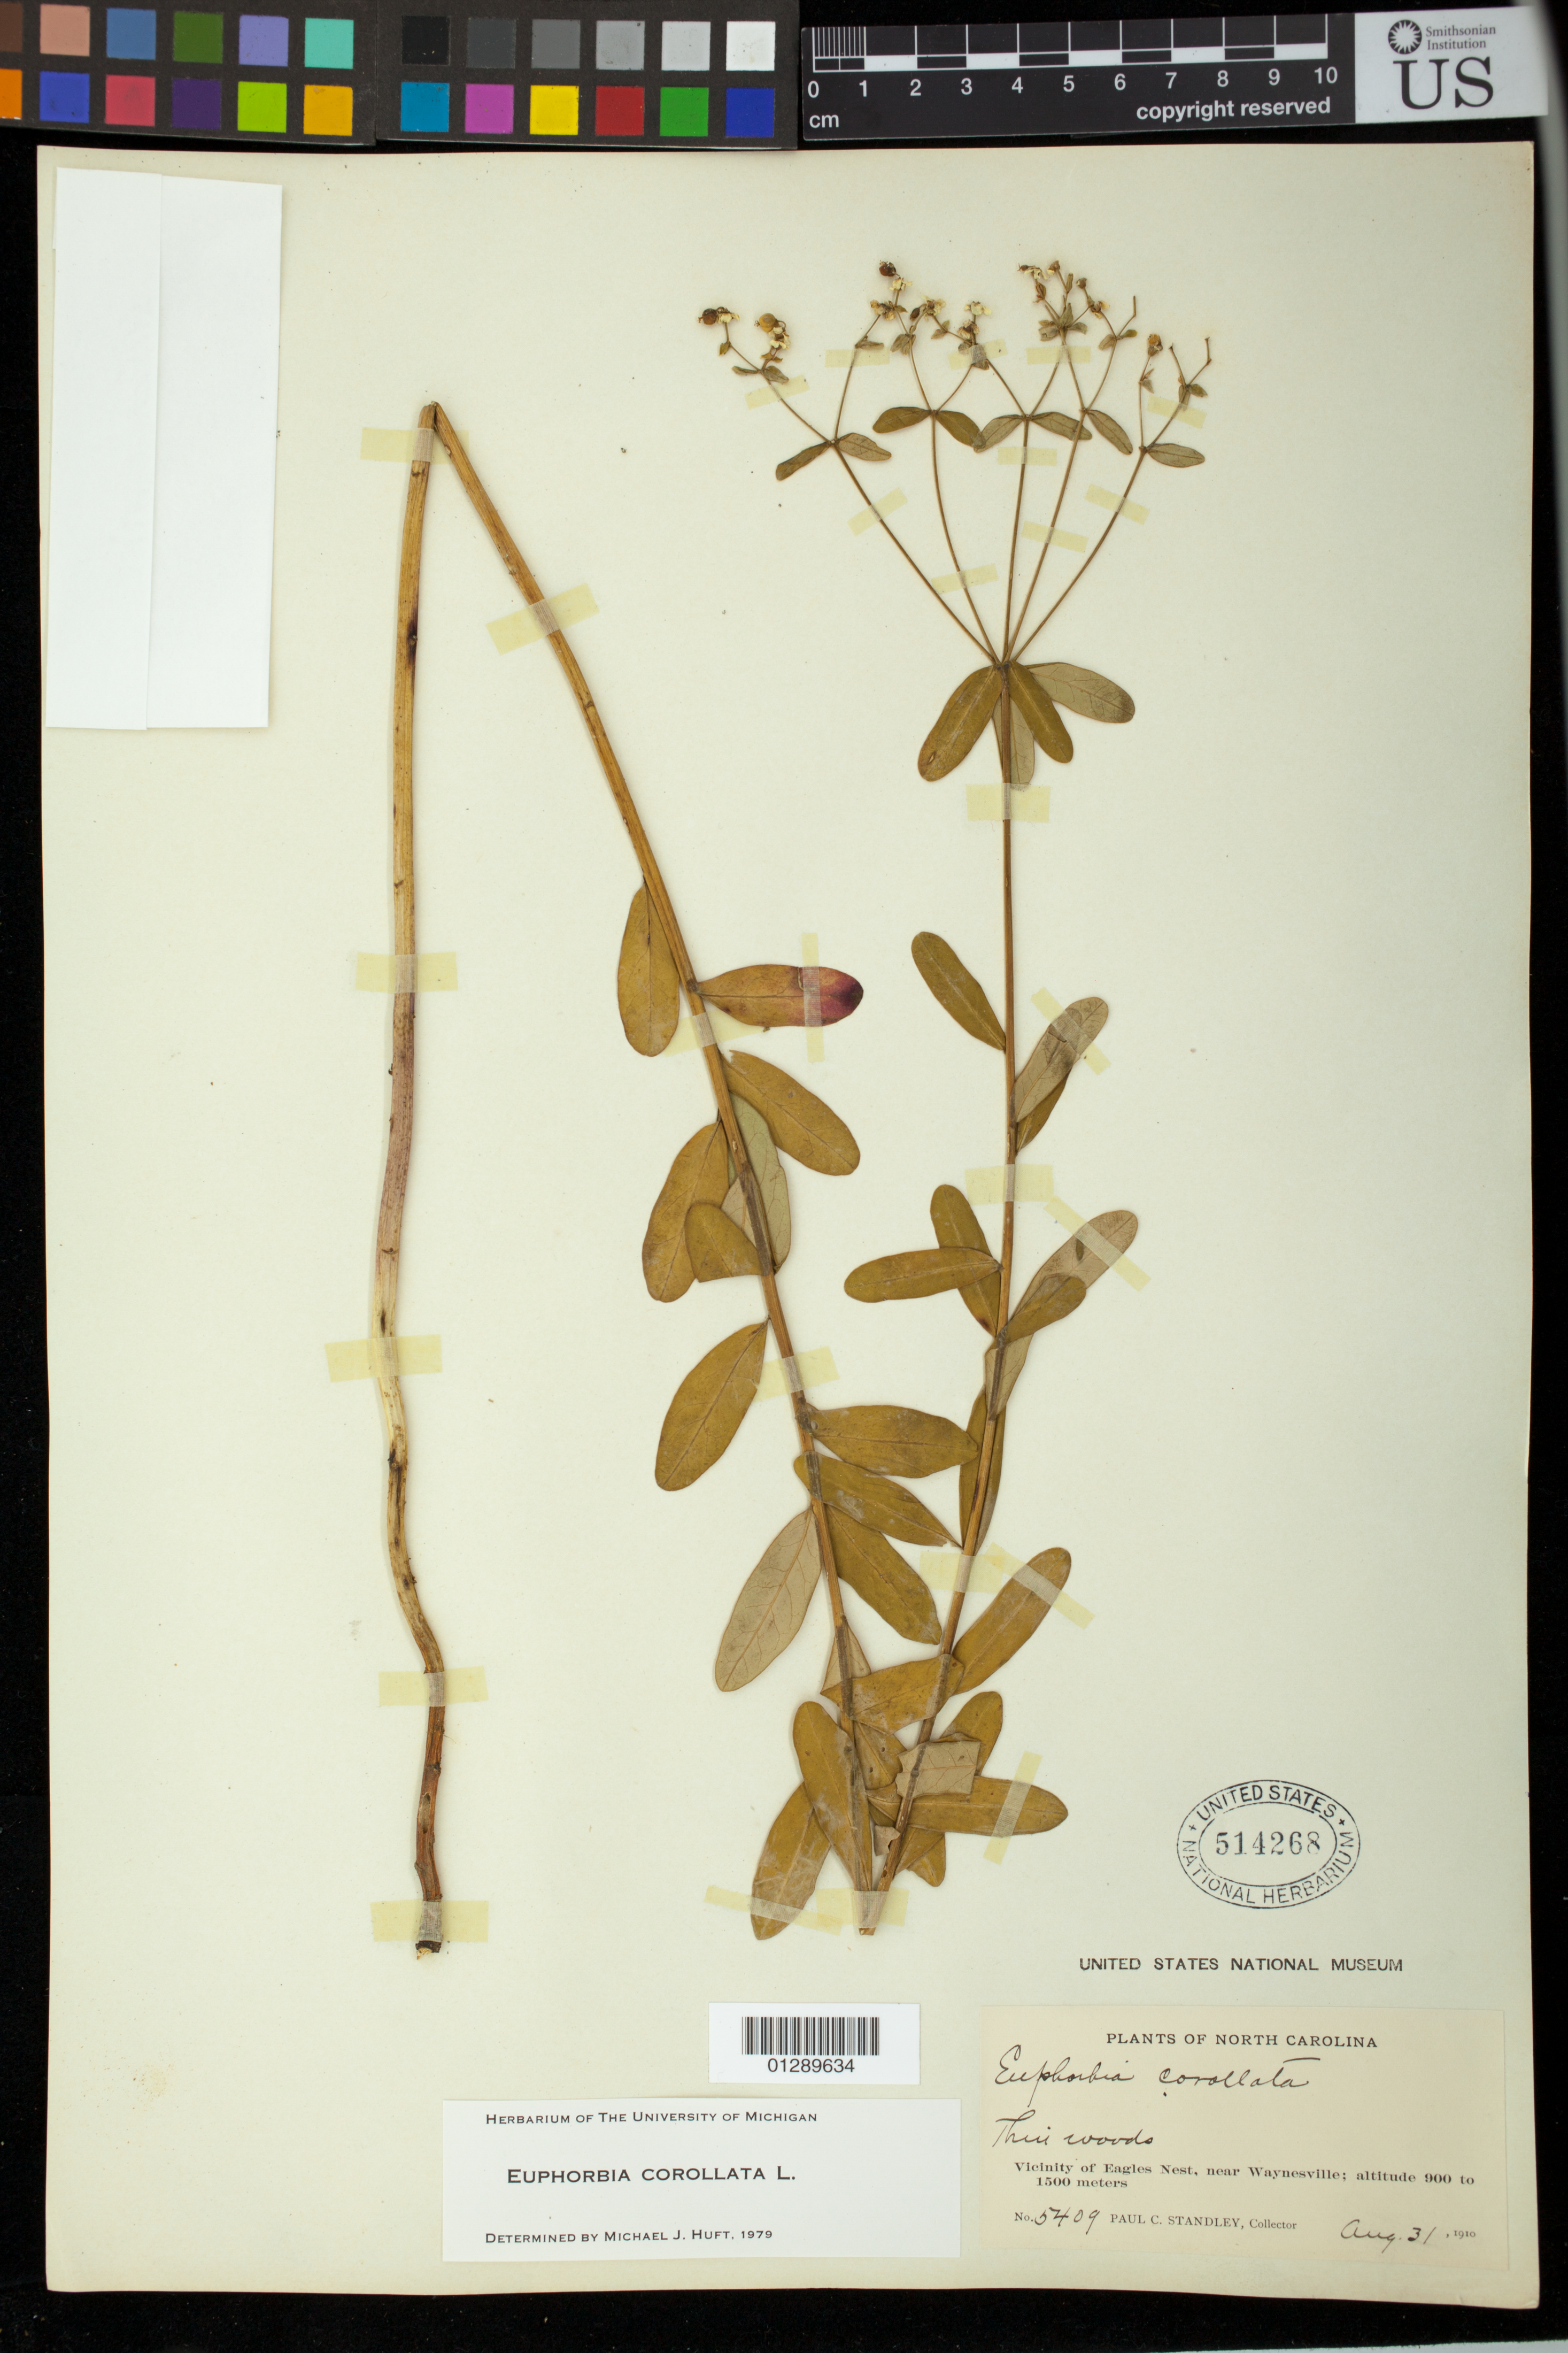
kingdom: Plantae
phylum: Tracheophyta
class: Magnoliopsida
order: Malpighiales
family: Euphorbiaceae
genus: Euphorbia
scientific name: Euphorbia corollata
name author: L.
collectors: P. C. Standley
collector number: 5409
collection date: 1910-08-31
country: United States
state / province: North Carolina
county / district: Haywood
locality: Vicinity of Eagles Nest, near Waynesville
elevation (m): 900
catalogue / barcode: US 514268